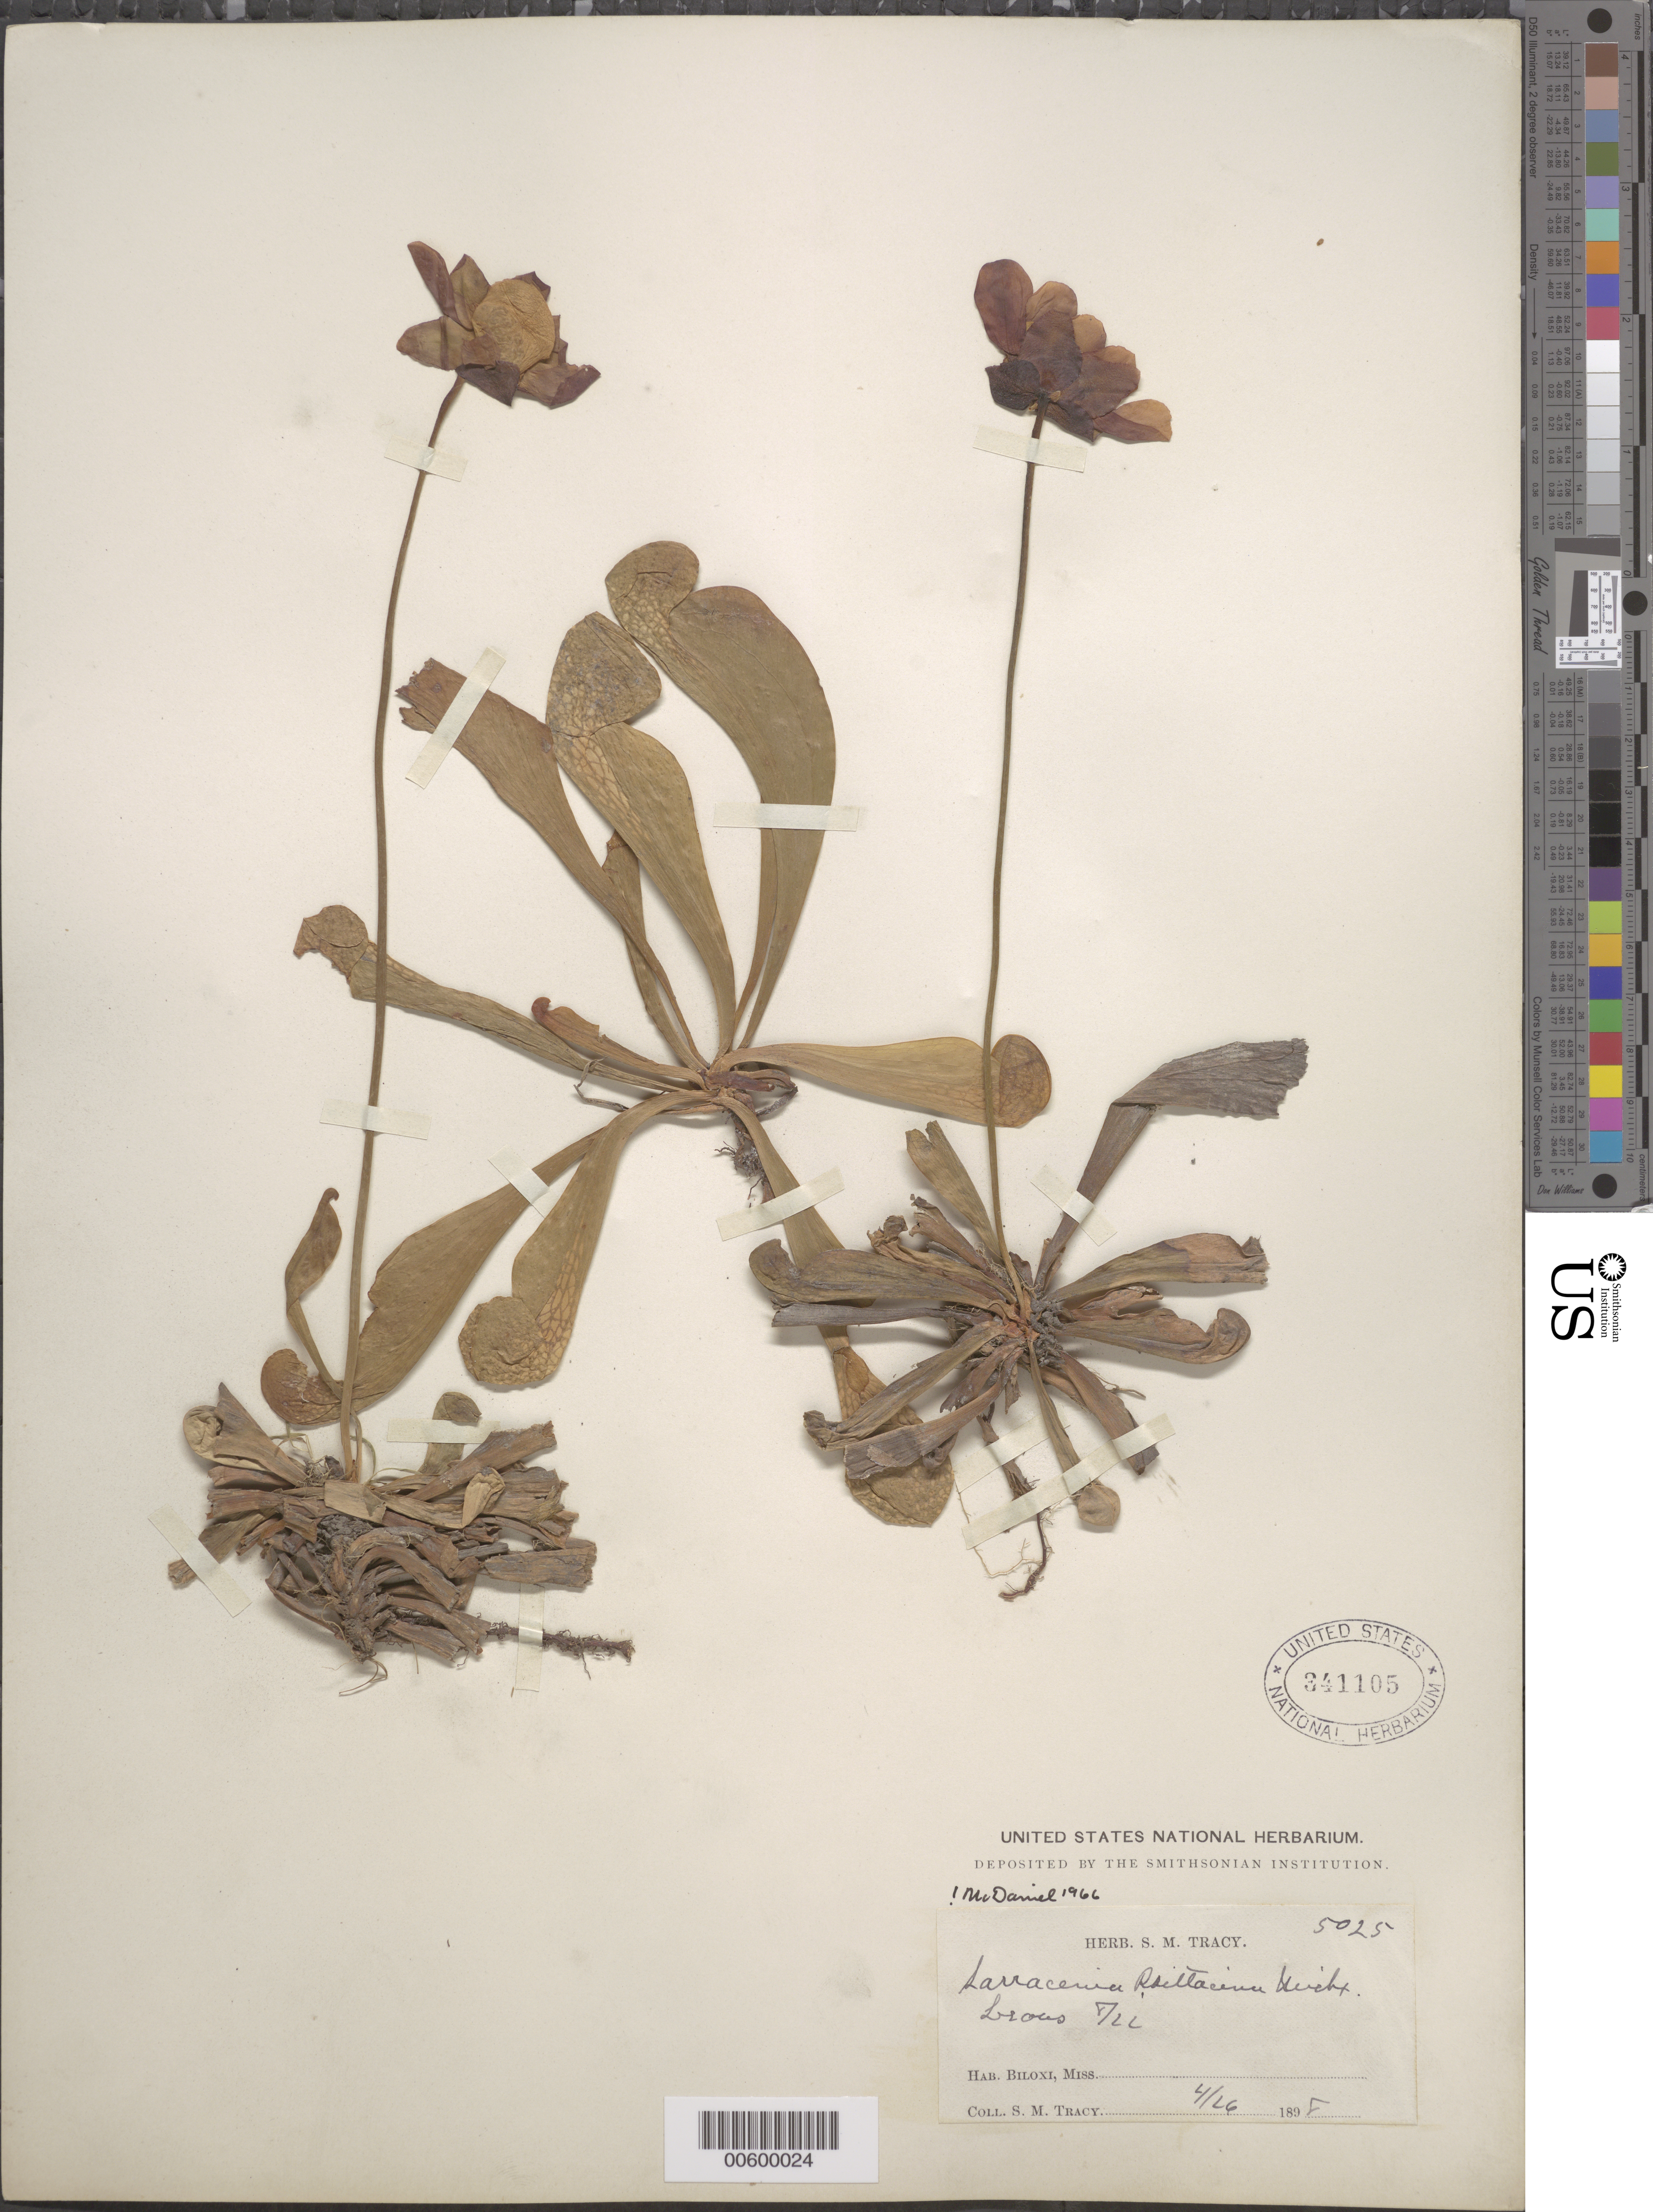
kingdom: Plantae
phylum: Tracheophyta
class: Magnoliopsida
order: Ericales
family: Sarraceniaceae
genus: Sarracenia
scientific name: Sarracenia psittacina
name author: Michx.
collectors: S. M. Tracy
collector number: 5025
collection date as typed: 26 Apr 1898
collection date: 1898-04-26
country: United States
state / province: Mississippi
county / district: Harrison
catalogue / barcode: US 341105